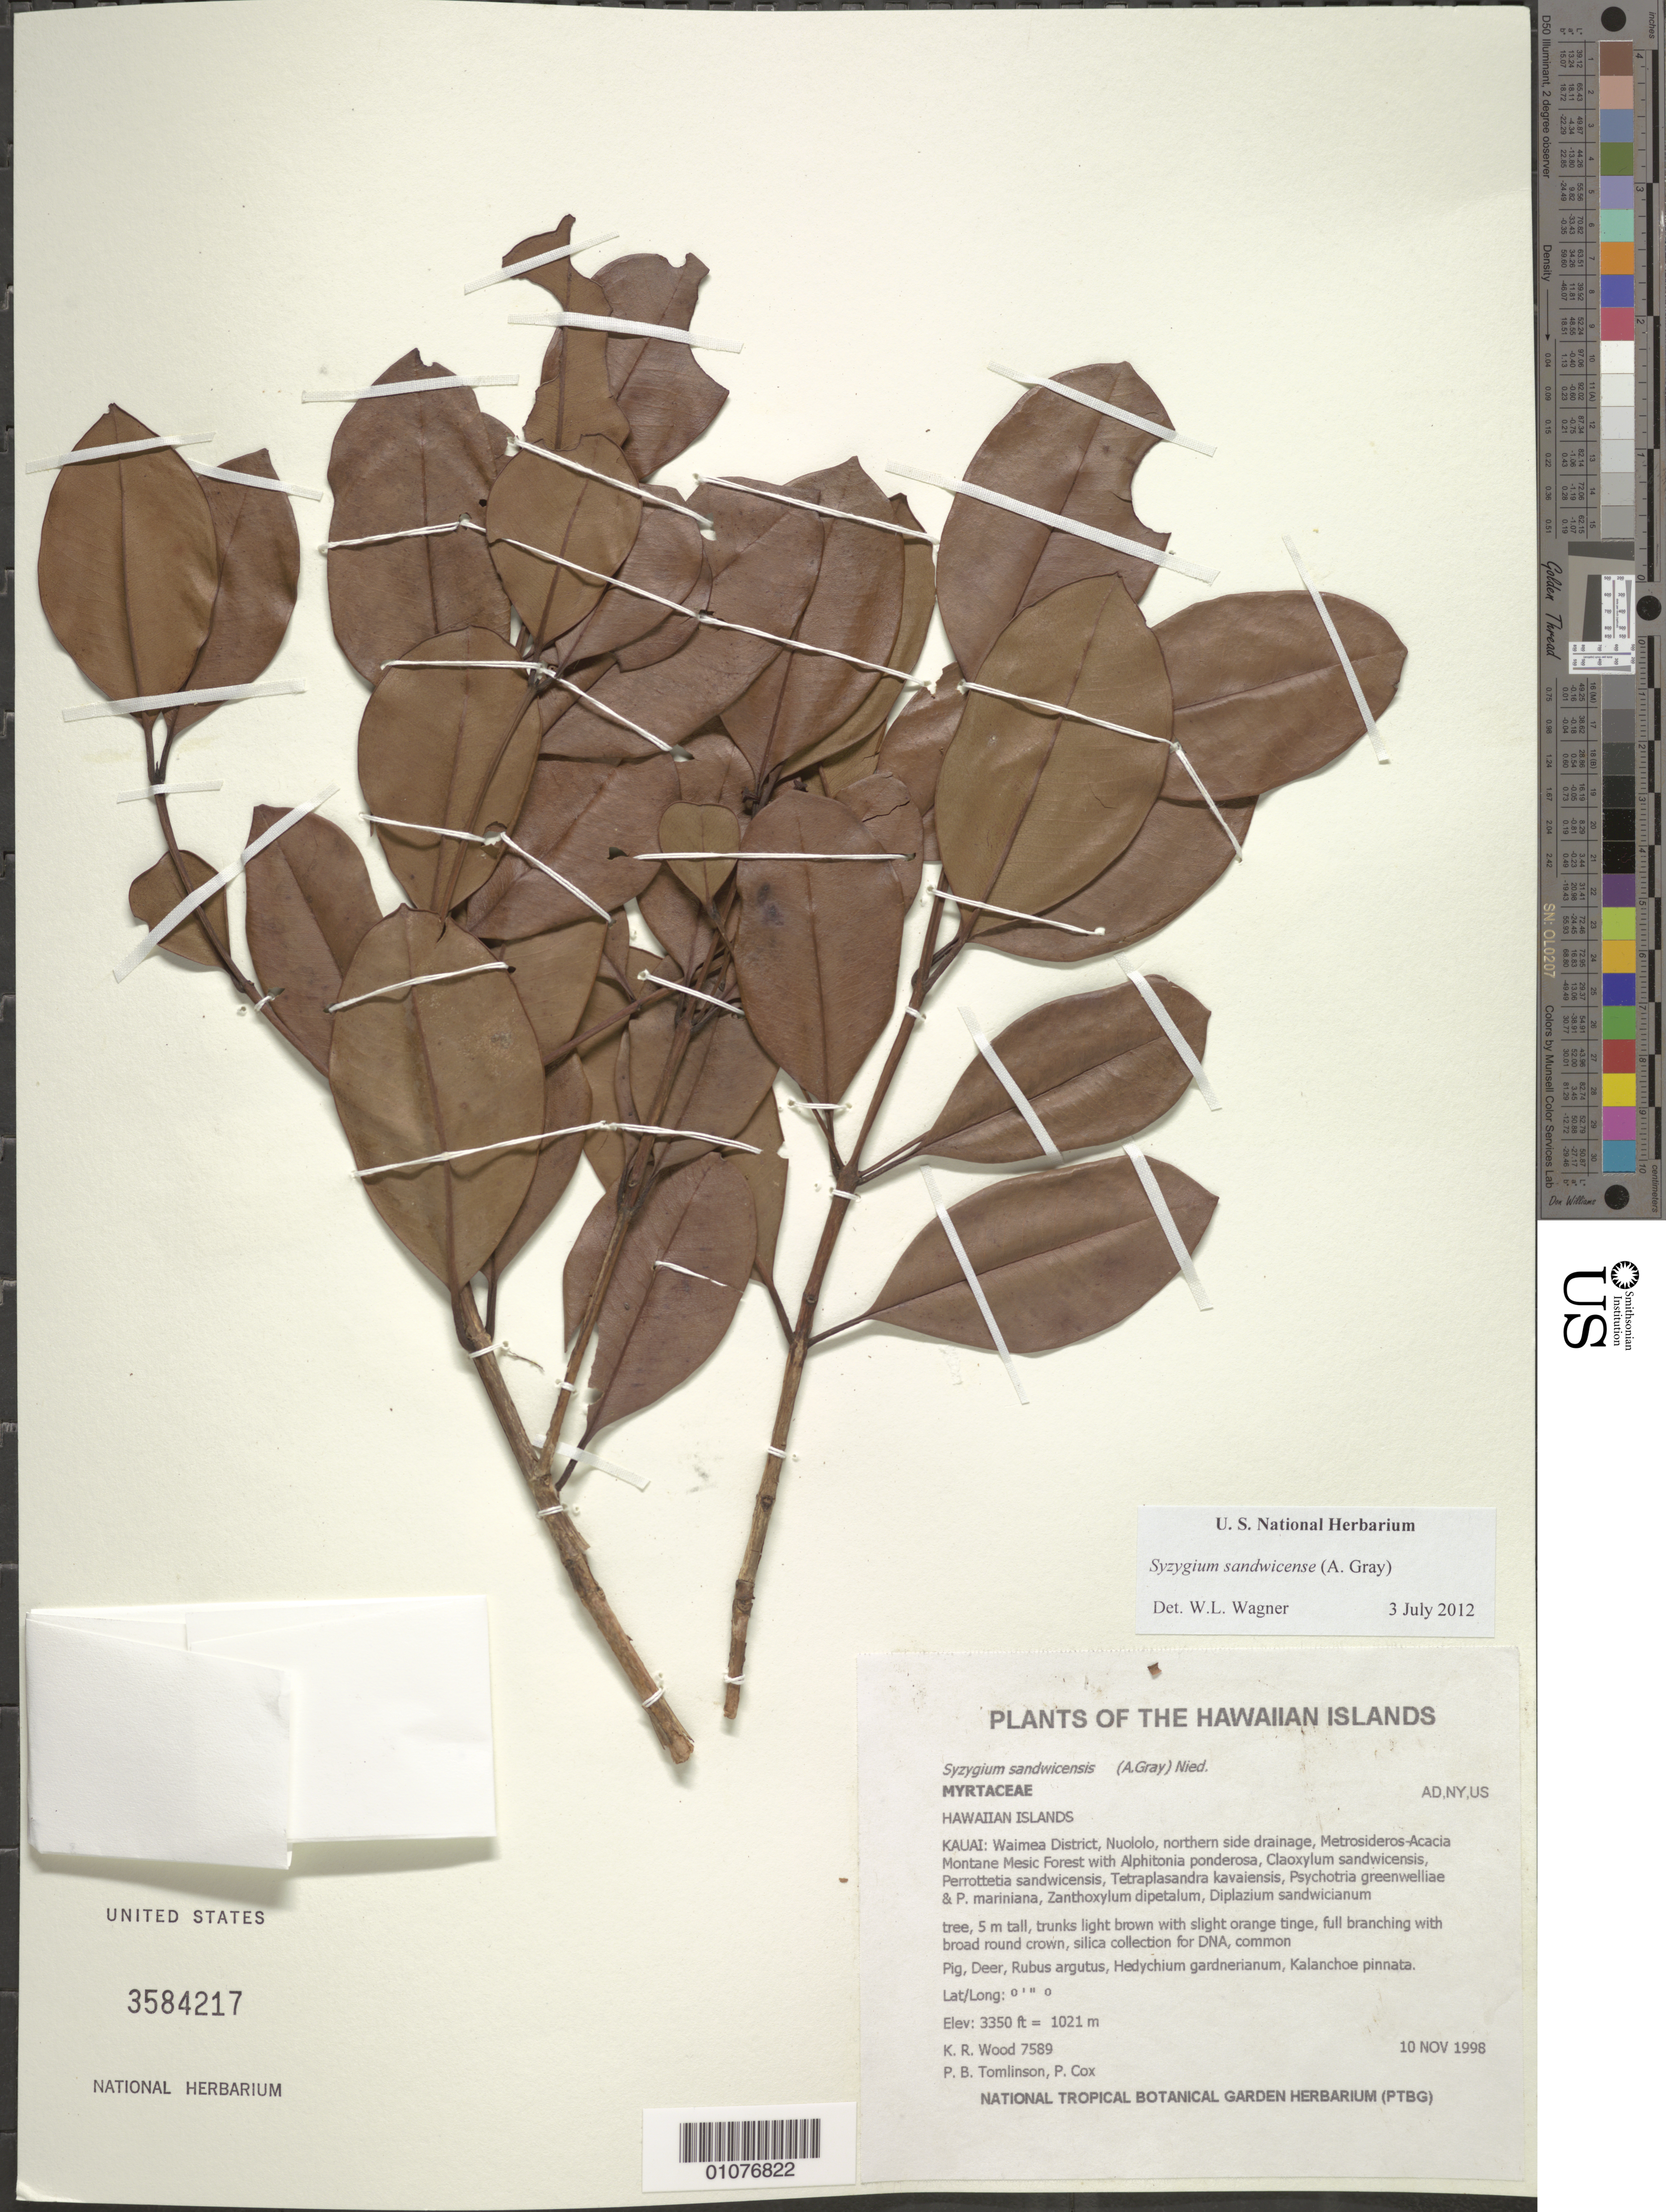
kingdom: Plantae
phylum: Tracheophyta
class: Magnoliopsida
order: Myrtales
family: Myrtaceae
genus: Syzygium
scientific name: Syzygium sandwicense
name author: (A. Gray) Müll. Stuttg.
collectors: K. R. Wood, P. Tomlinson & P. Cox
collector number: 7589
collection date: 1998-11-10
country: United States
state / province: Hawaii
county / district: Kauai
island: Kaua'i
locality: Waimea District, Nuololo, N side of drainage.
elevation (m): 1021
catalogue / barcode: US 3584217